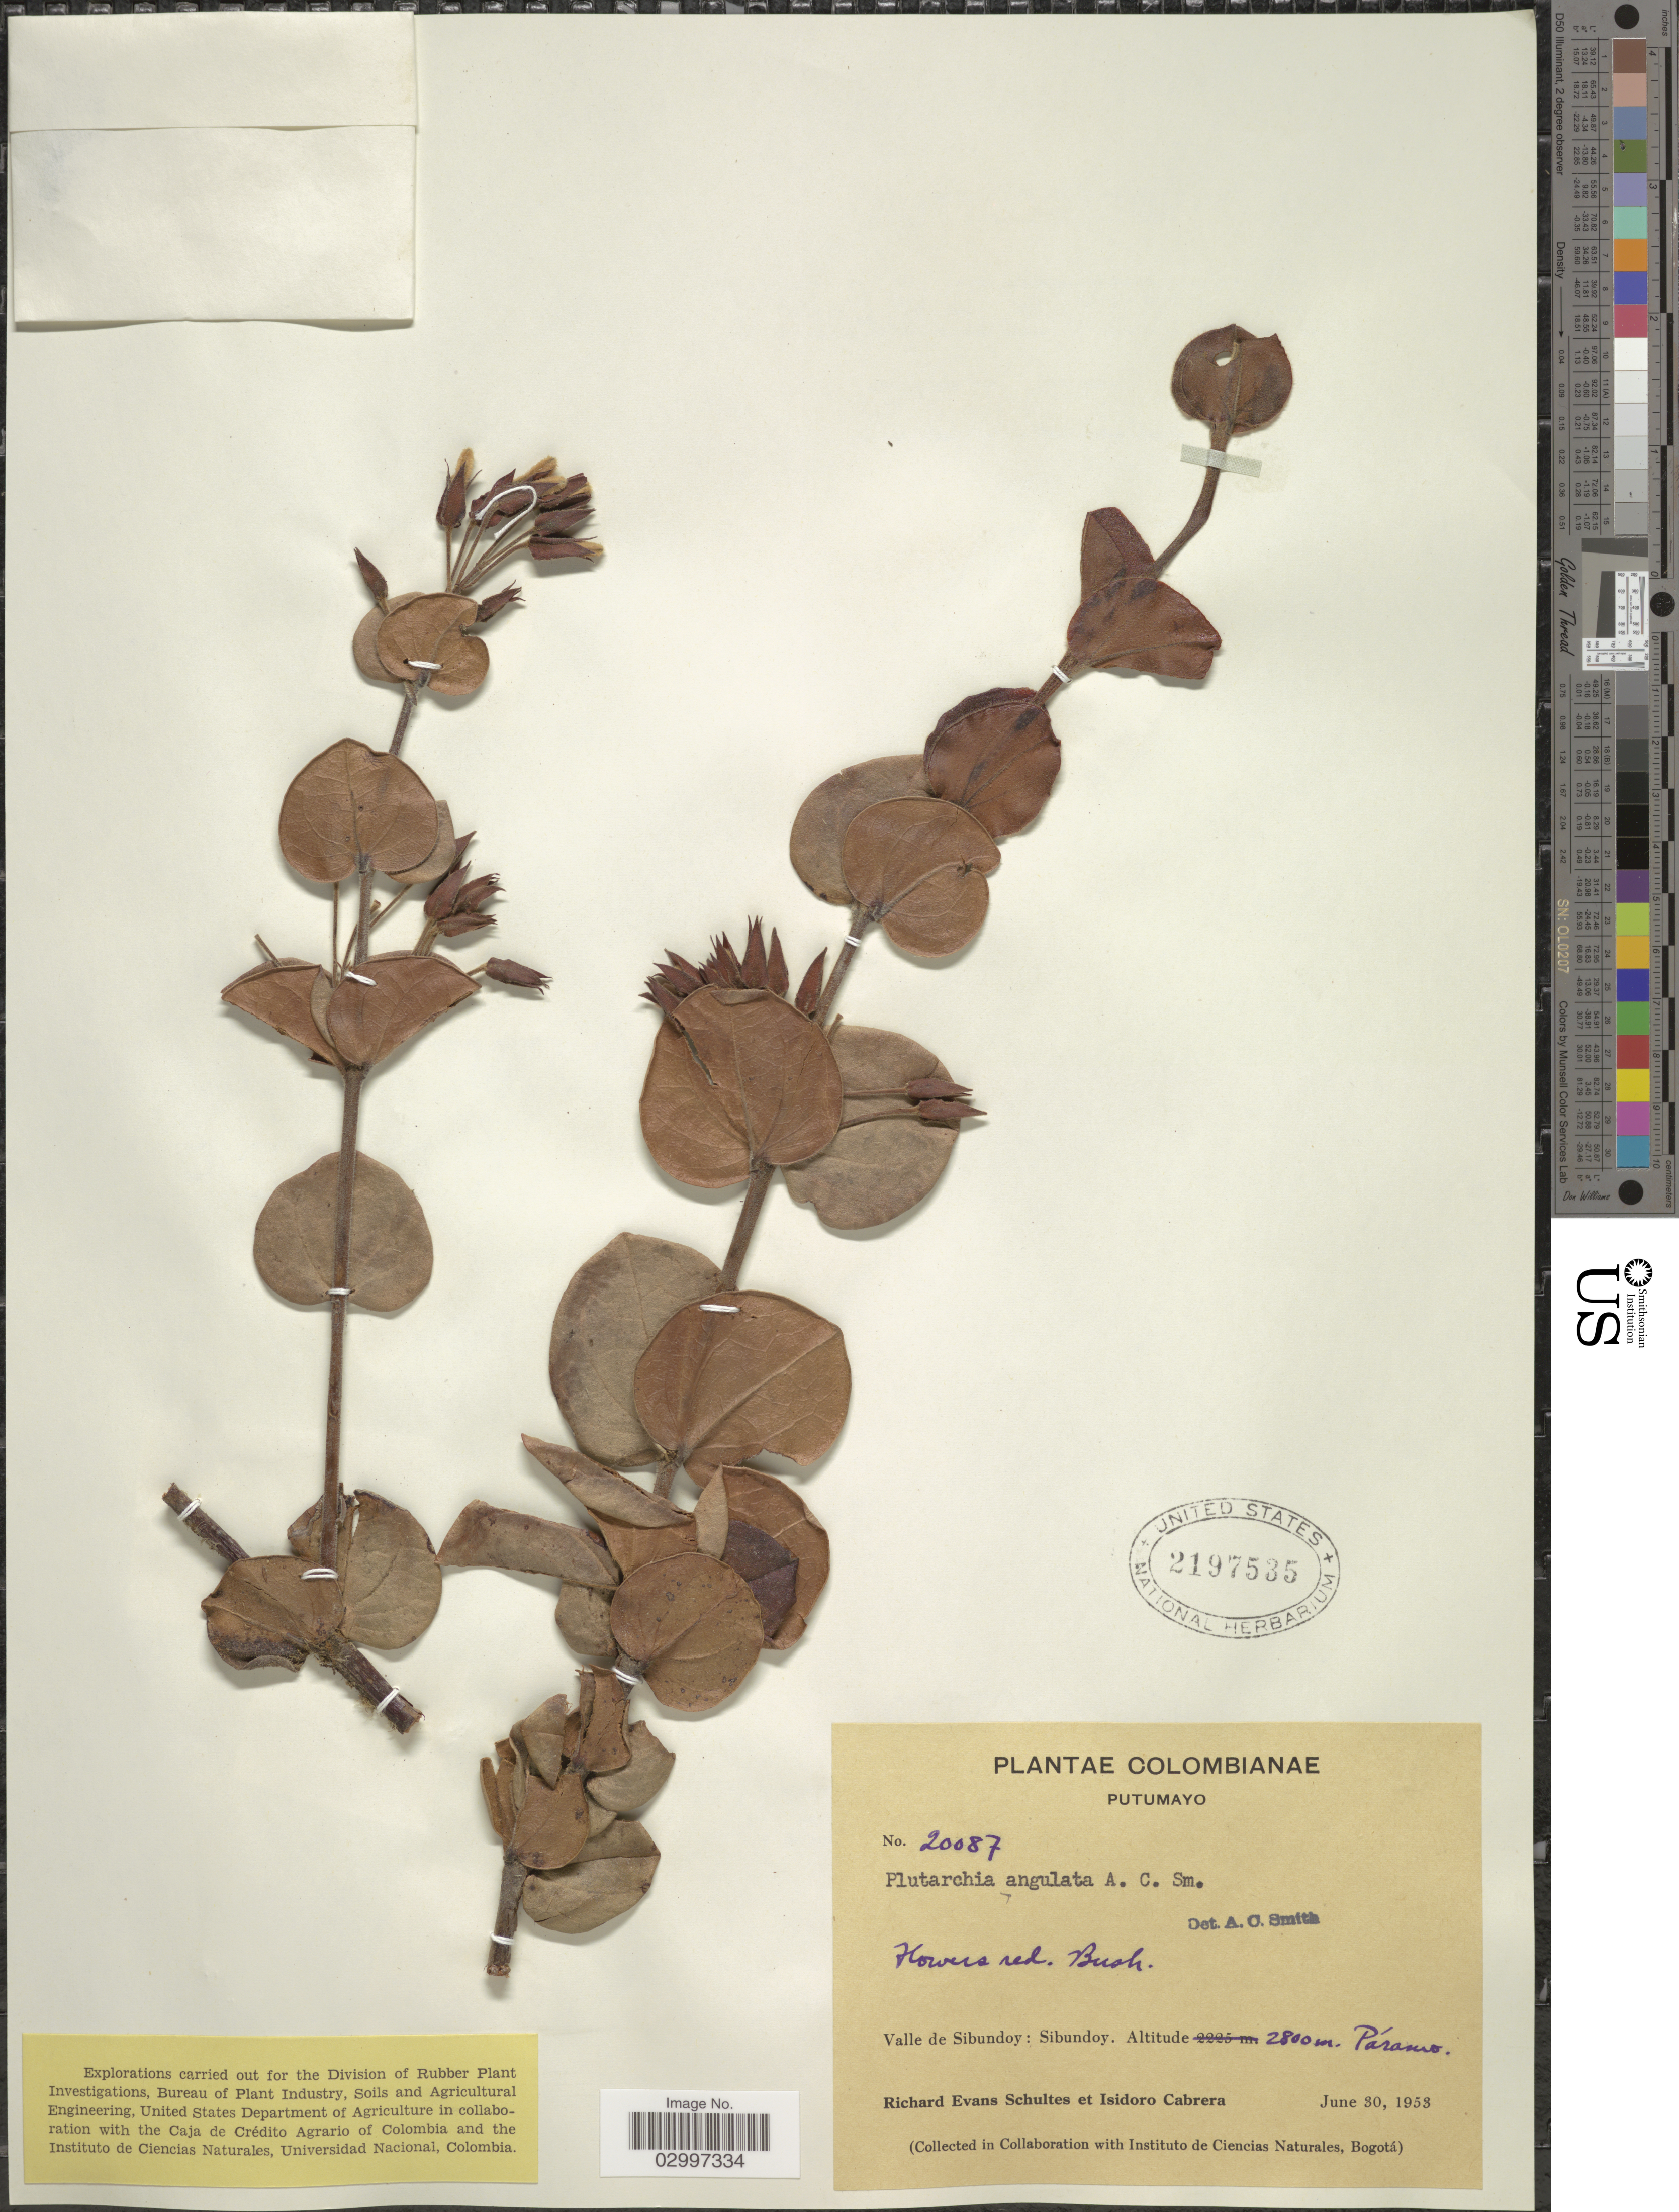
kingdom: Plantae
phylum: Tracheophyta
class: Magnoliopsida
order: Ericales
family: Ericaceae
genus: Plutarchia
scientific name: Plutarchia angulata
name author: A.C. Sm.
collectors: R. E. Schultes & I. Cabrera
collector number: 20087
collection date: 1953-06-30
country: Colombia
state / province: Putumayo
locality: Valle de Sibundoy, Sibundoy.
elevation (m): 2800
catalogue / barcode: US 2197535